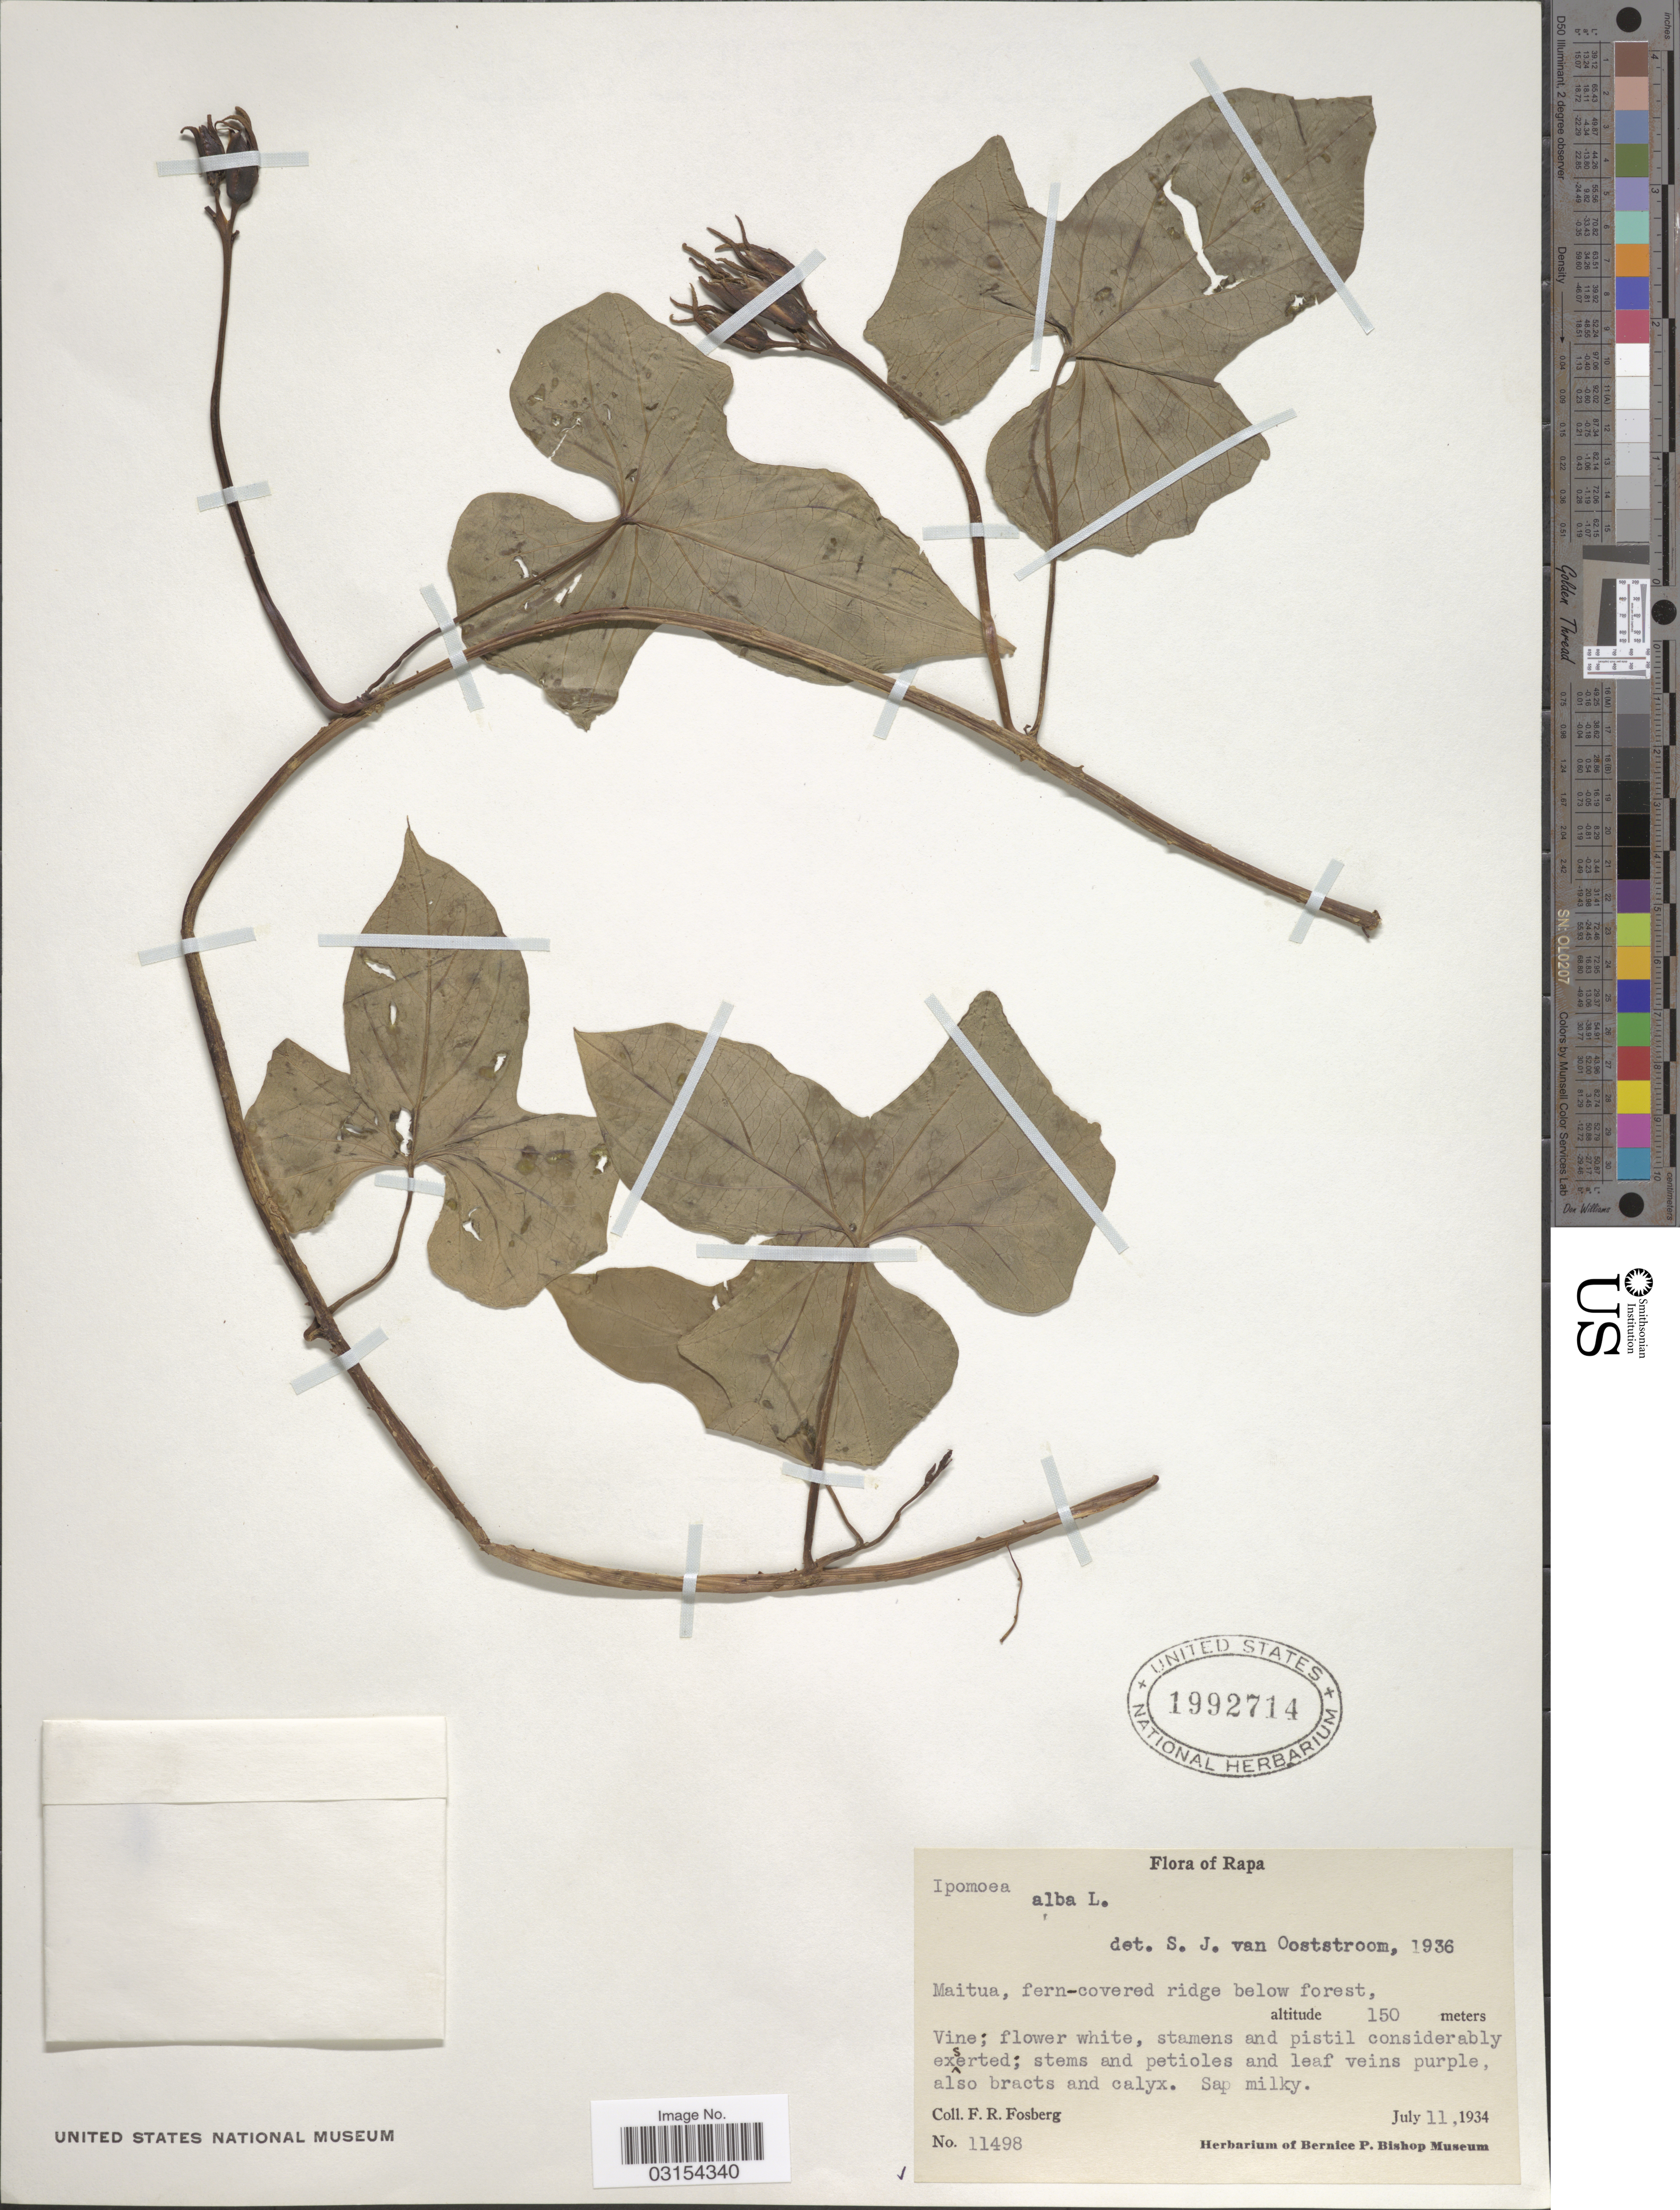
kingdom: Plantae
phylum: Tracheophyta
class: Magnoliopsida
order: Solanales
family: Convolvulaceae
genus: Ipomoea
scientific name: Ipomoea alba L.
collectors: F. R. Fosberg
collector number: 11498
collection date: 1934-07-11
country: French Polynesia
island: Rapa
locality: Rapa. Maitua.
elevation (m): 150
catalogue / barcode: US 1992714